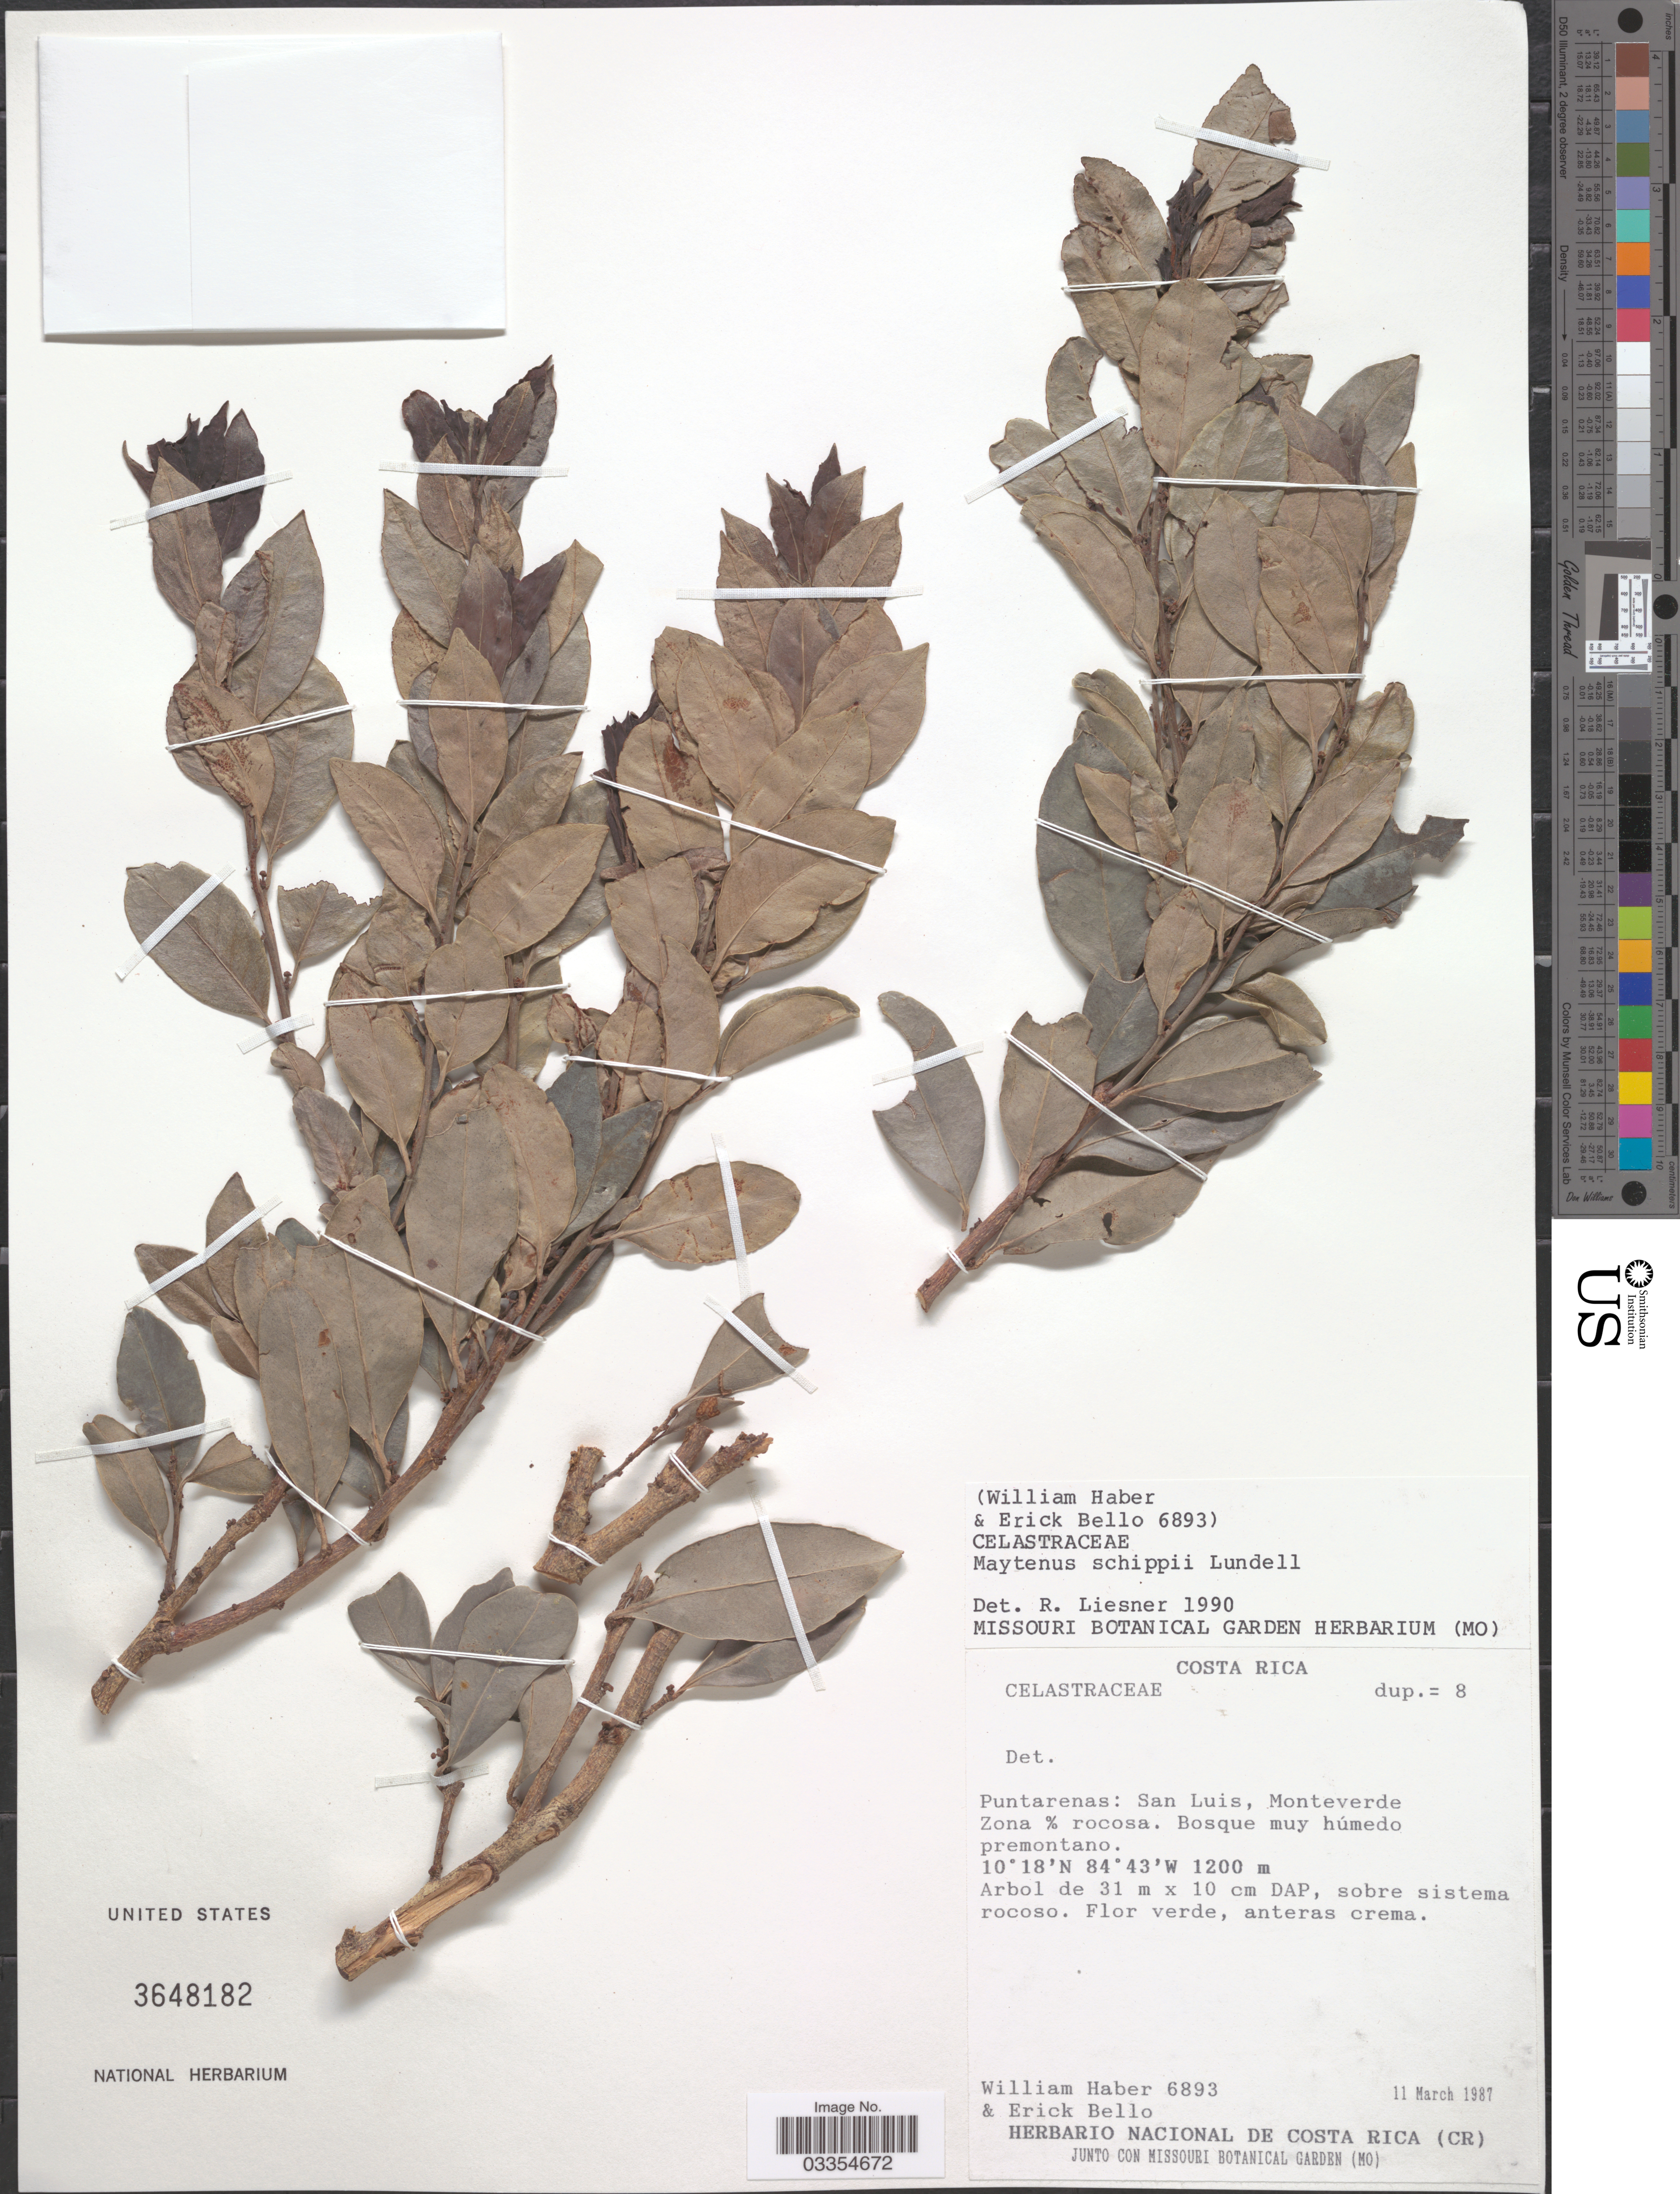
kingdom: Plantae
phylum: Tracheophyta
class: Magnoliopsida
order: Celastrales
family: Celastraceae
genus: Maytenus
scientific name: Maytenus schippii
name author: Lundell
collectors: W. Haber & E. Bello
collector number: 6893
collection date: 1987-03-11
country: Costa Rica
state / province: Puntarenas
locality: San Luis, Monteverde Zona % rocosa.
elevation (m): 1200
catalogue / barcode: US 3648182